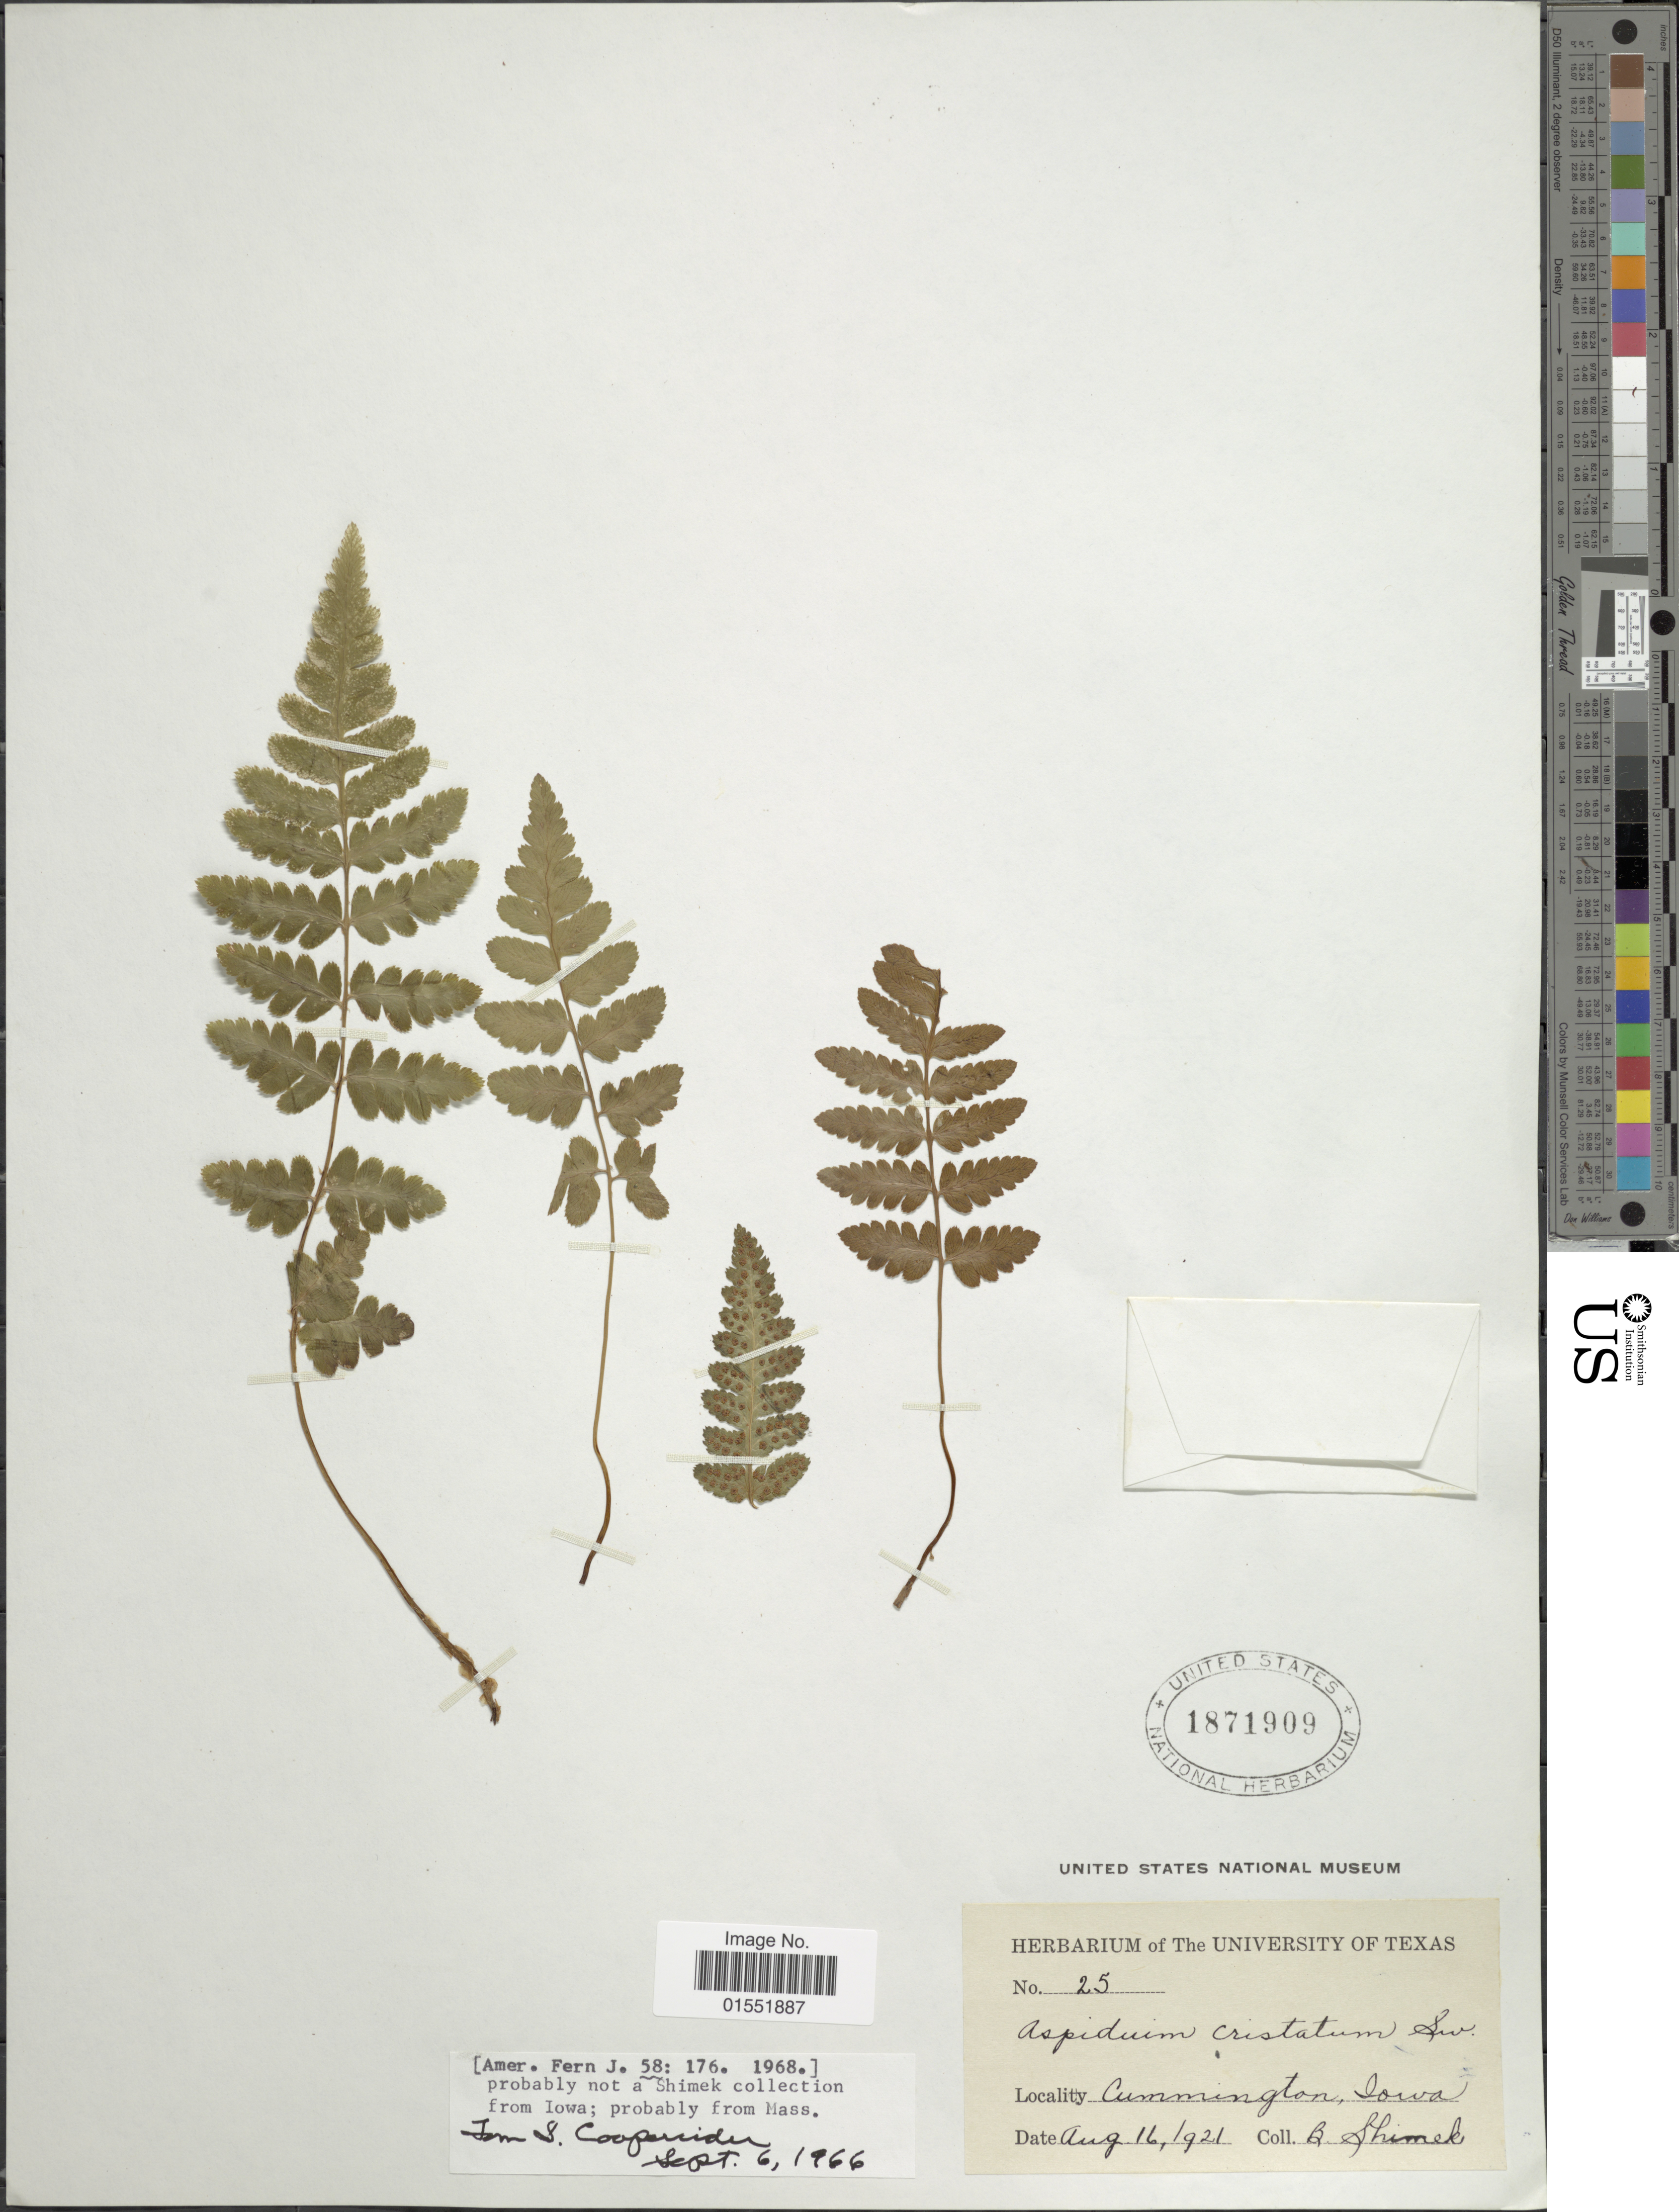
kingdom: Plantae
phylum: Tracheophyta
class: Polypodiopsida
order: Polypodiales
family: Dryopteridaceae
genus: Dryopteris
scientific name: Dryopteris marginalis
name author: (L.) A. Gray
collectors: B. Shimek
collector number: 25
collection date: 1921-08-16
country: United States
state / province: Iowa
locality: Cummington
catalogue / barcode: US 1871909